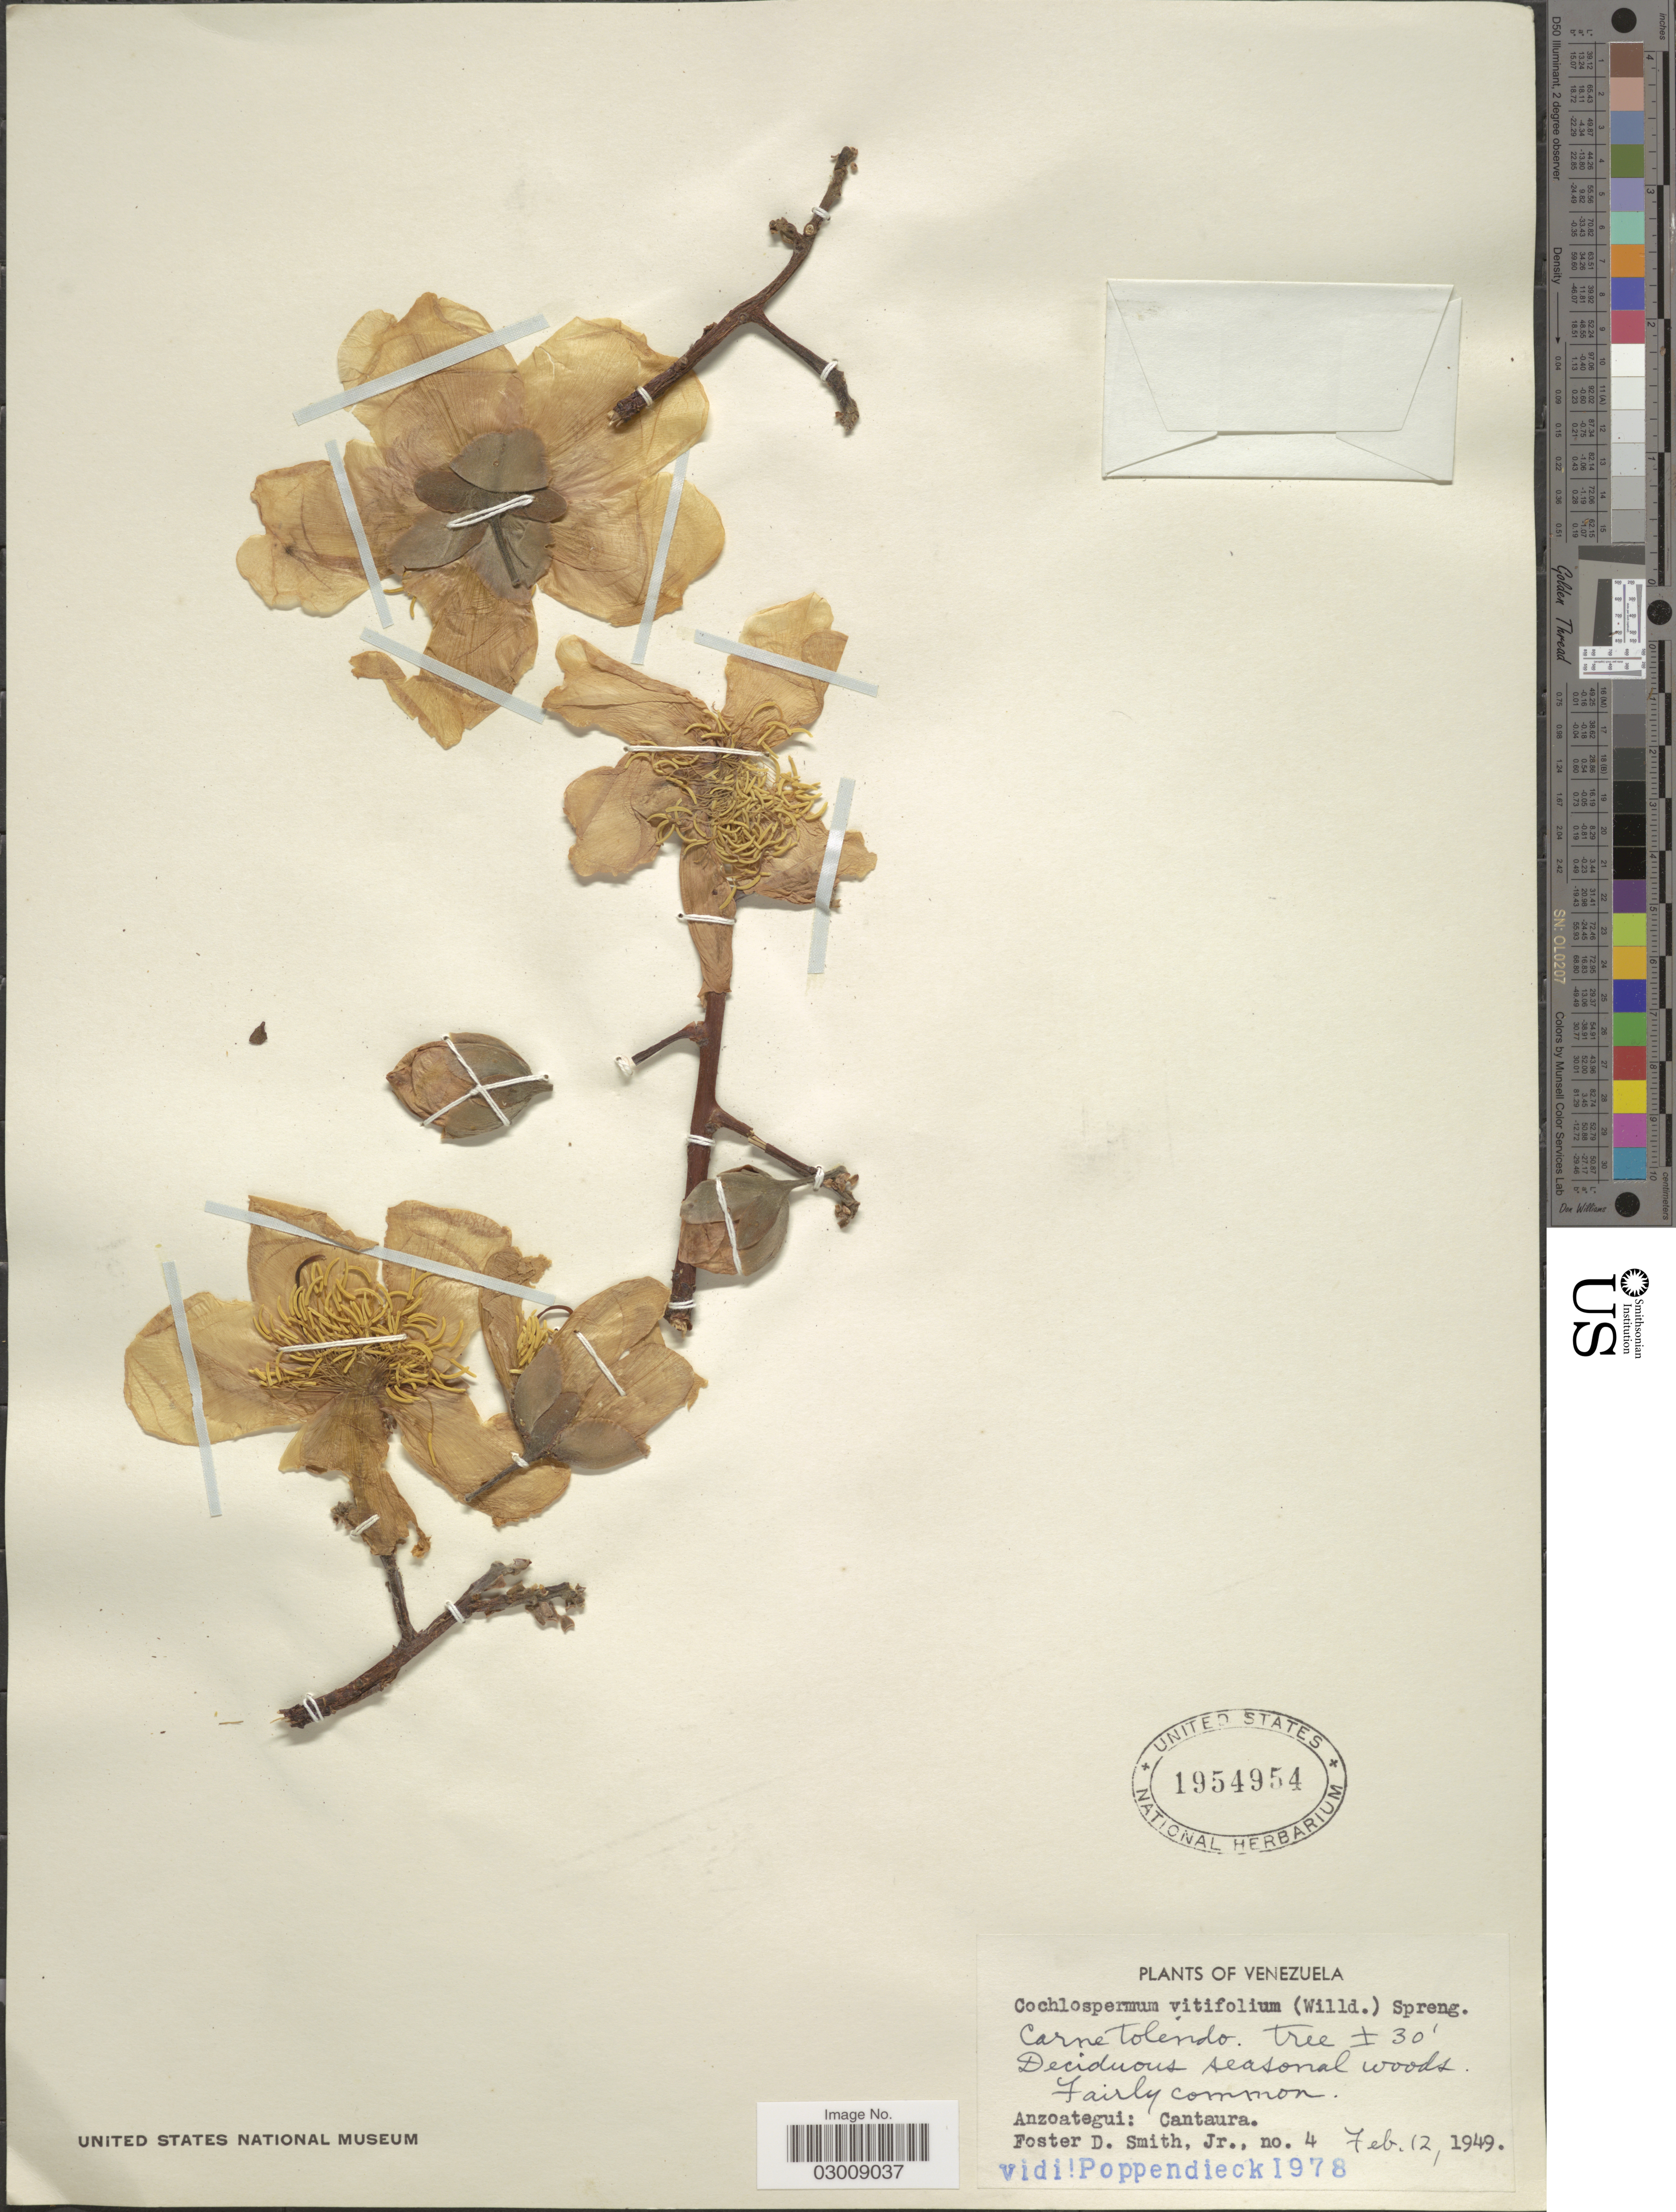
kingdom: Plantae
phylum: Tracheophyta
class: Magnoliopsida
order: Malvales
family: Cochlospermaceae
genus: Cochlospermum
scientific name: Cochlospermum vitifolium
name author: (Willd.) Spreng.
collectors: F. Smith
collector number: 4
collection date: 1949-02-12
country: Venezuela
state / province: Anzoategui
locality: Cantaura.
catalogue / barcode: US 1954954